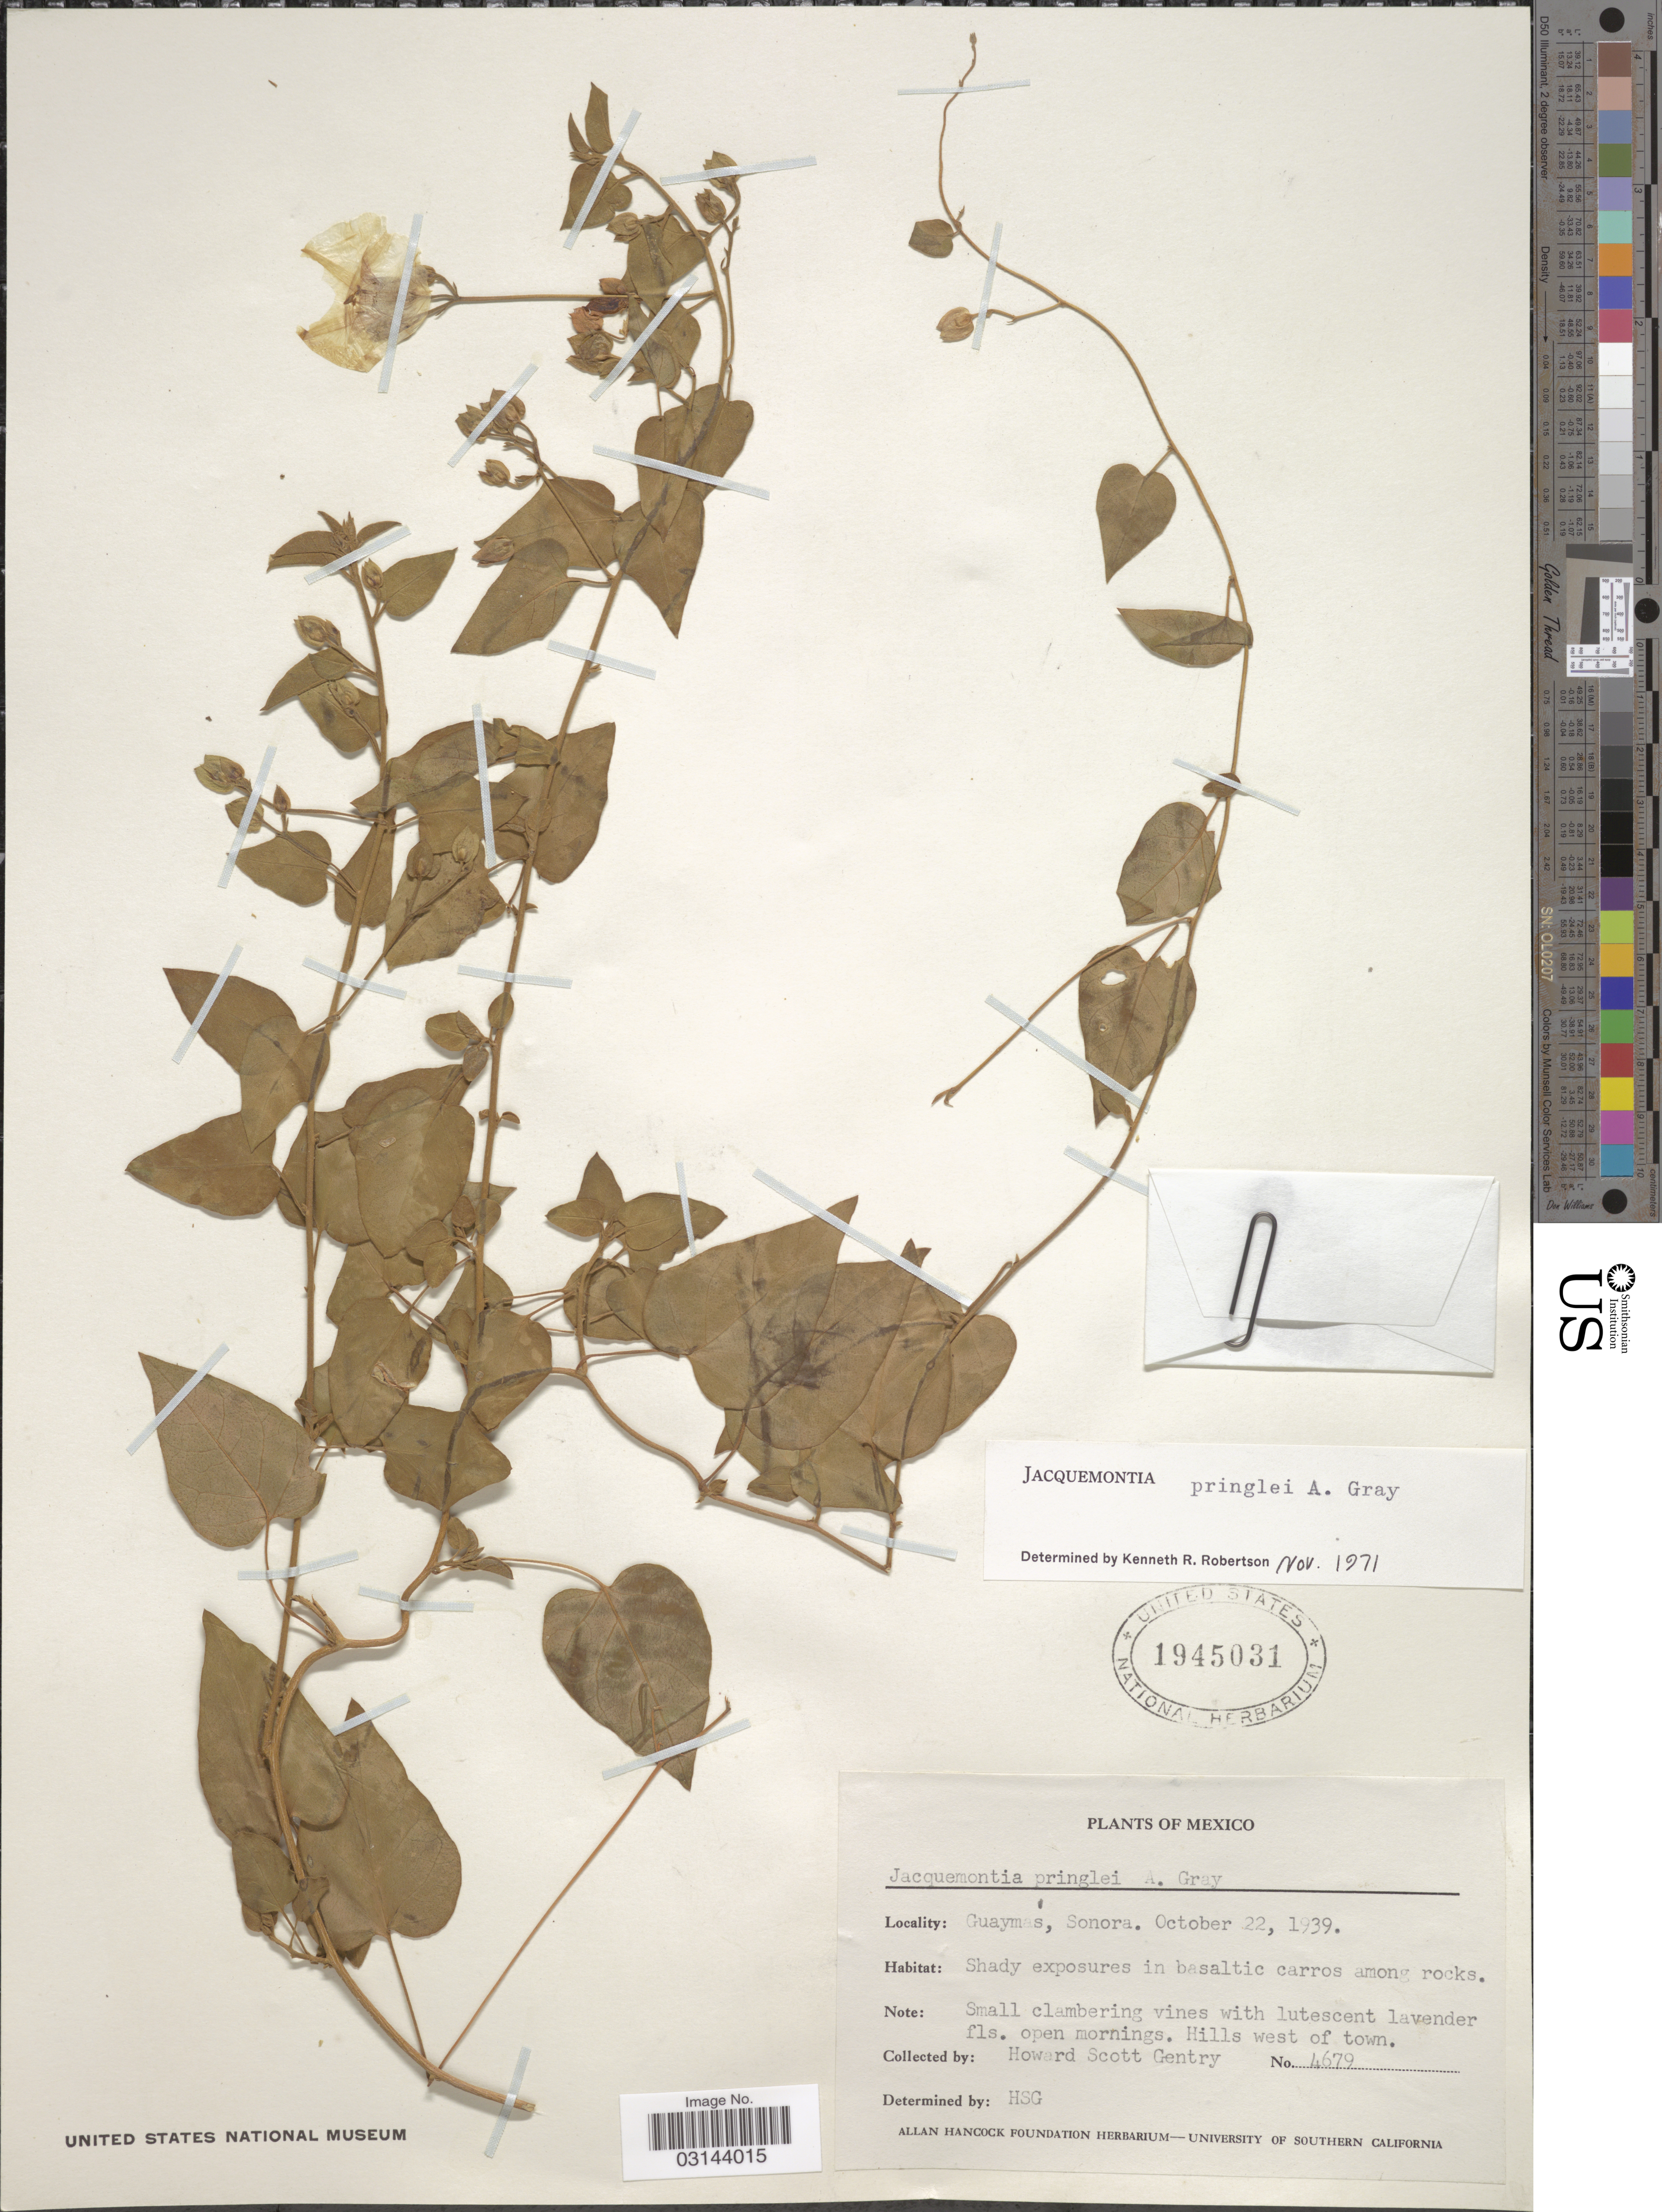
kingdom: Plantae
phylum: Tracheophyta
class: Magnoliopsida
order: Solanales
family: Convolvulaceae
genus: Jacquemontia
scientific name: Jacquemontia pringlei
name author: A. Gray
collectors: H. S. Gentry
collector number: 4679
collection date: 1939-10-22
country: Mexico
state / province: Sonora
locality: Guaymas, Sonora, Hills west of town.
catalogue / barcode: US 1945031